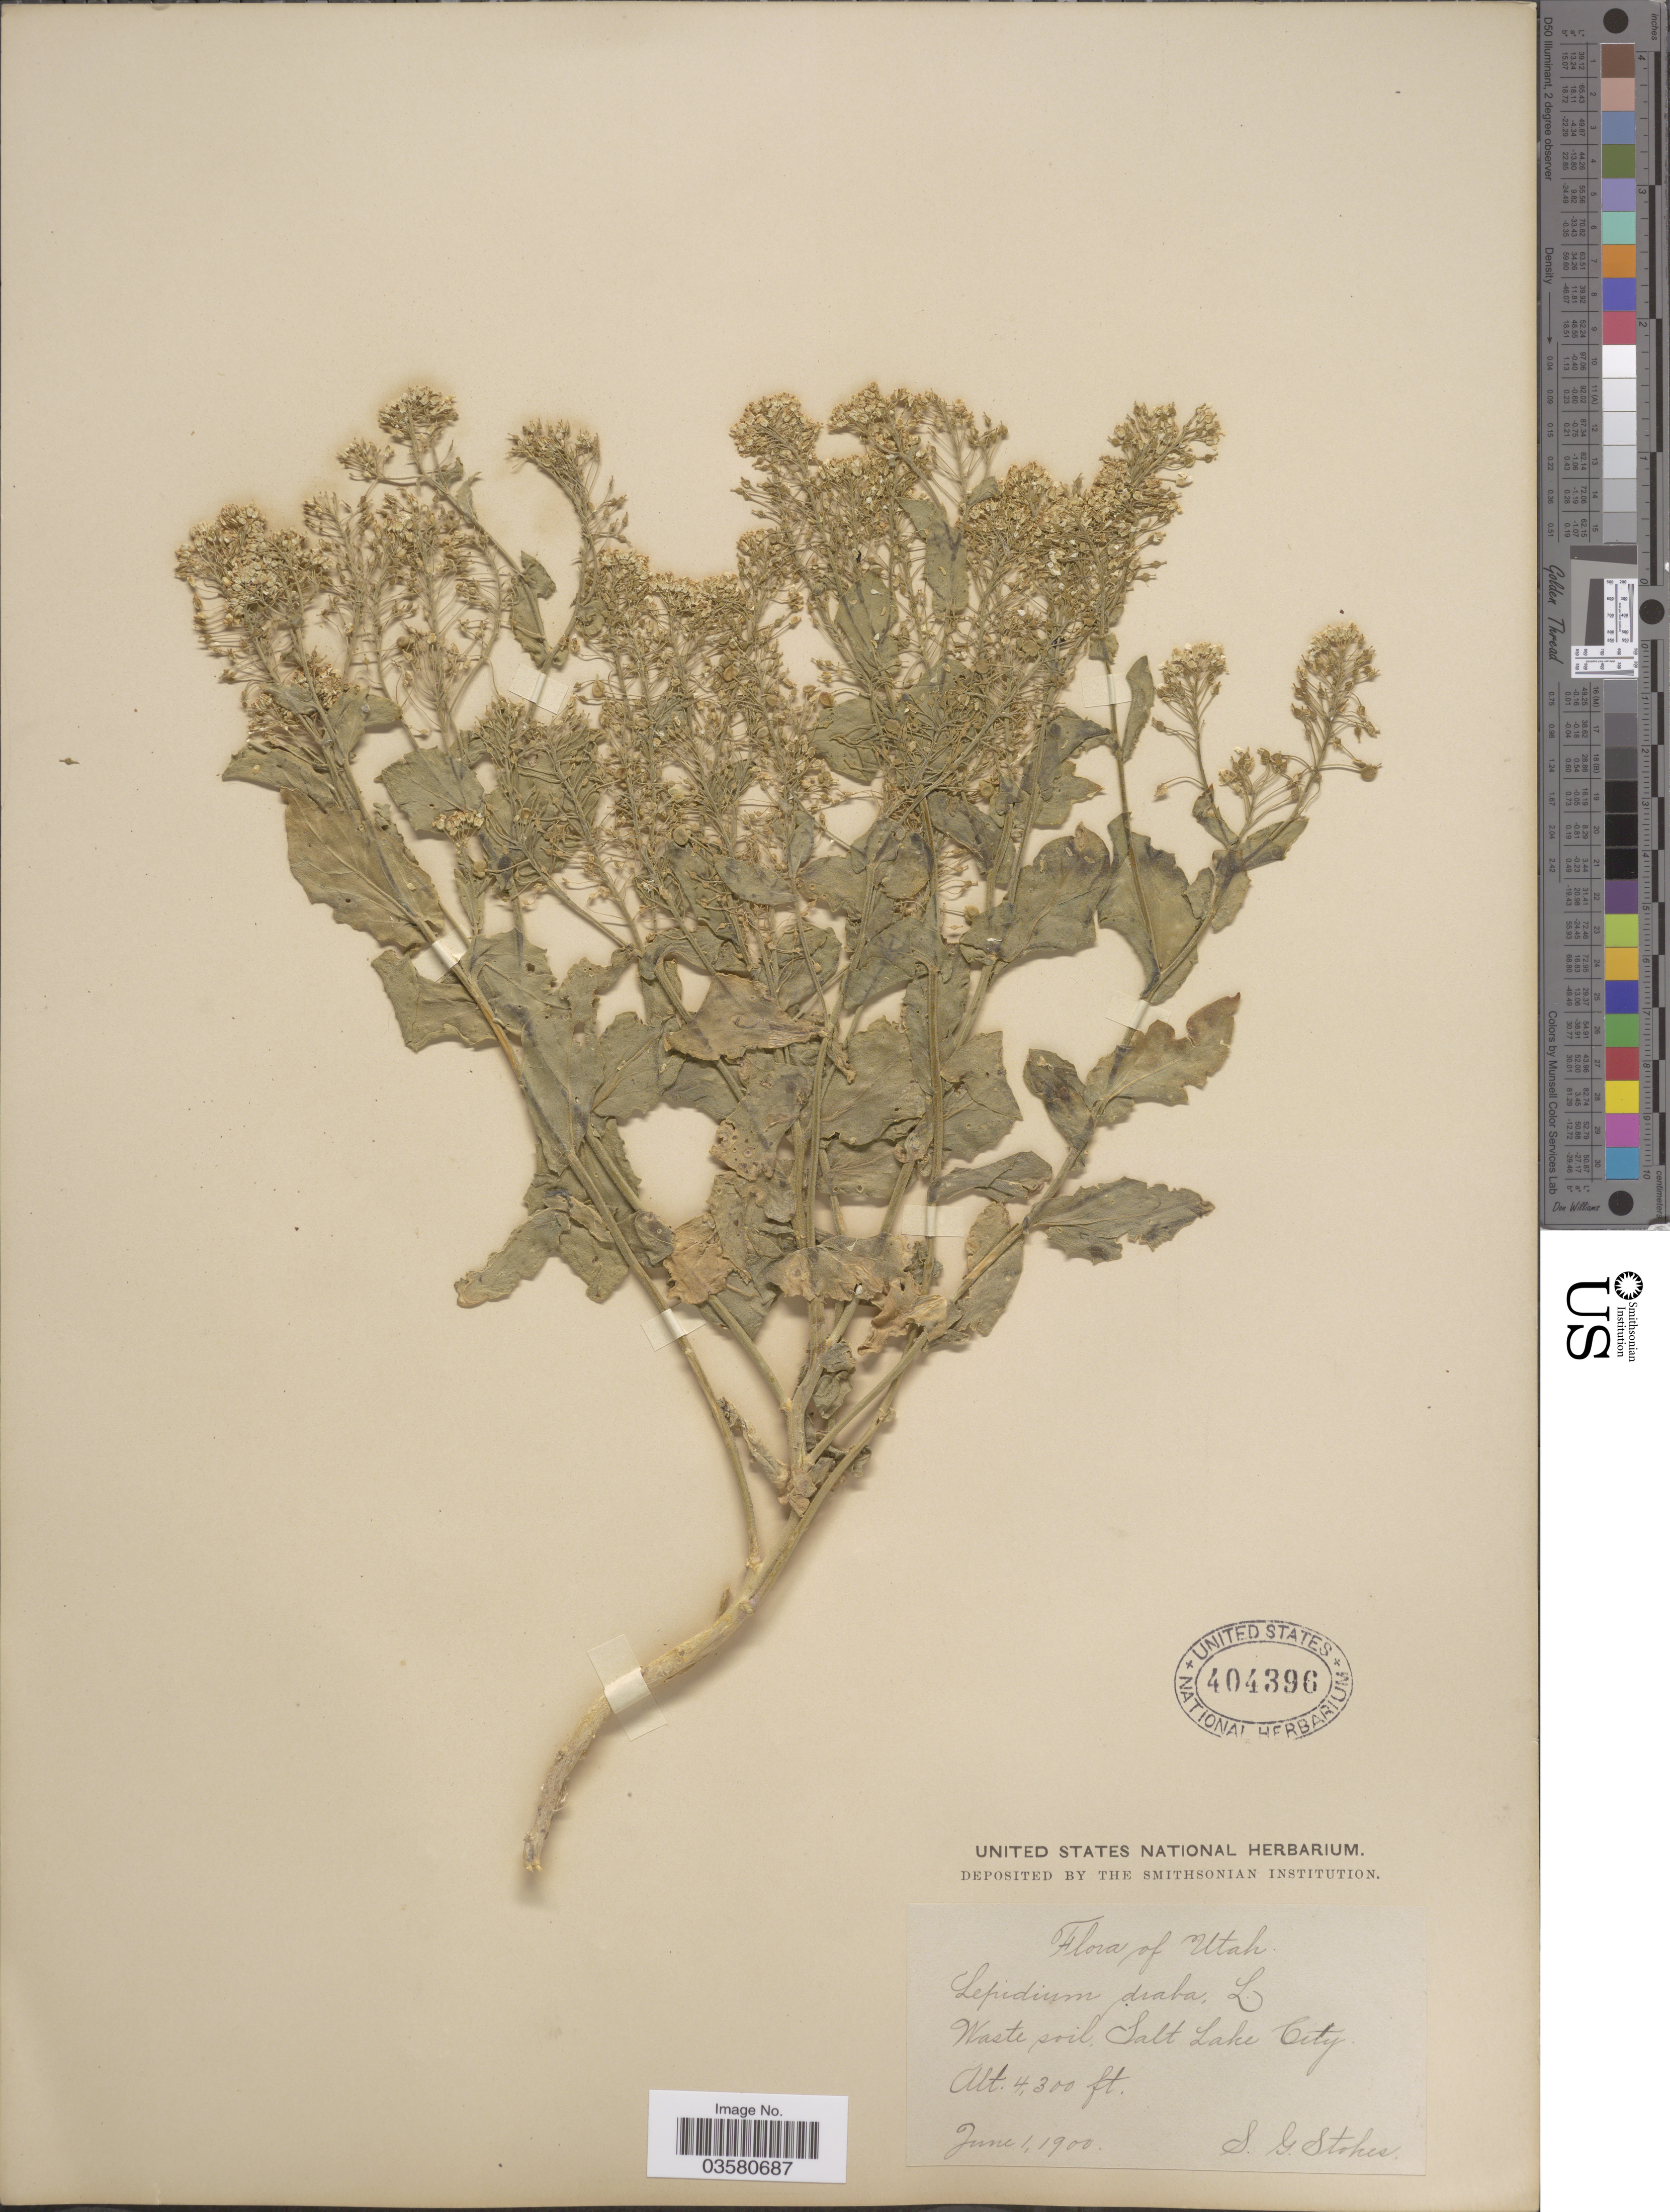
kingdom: Plantae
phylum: Tracheophyta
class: Magnoliopsida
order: Brassicales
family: Brassicaceae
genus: Lepidium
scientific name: Lepidium draba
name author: L.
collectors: S. G. Stokes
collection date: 1900-06-01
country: United States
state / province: Utah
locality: Salt Lake City.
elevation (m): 1311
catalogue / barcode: US 404396